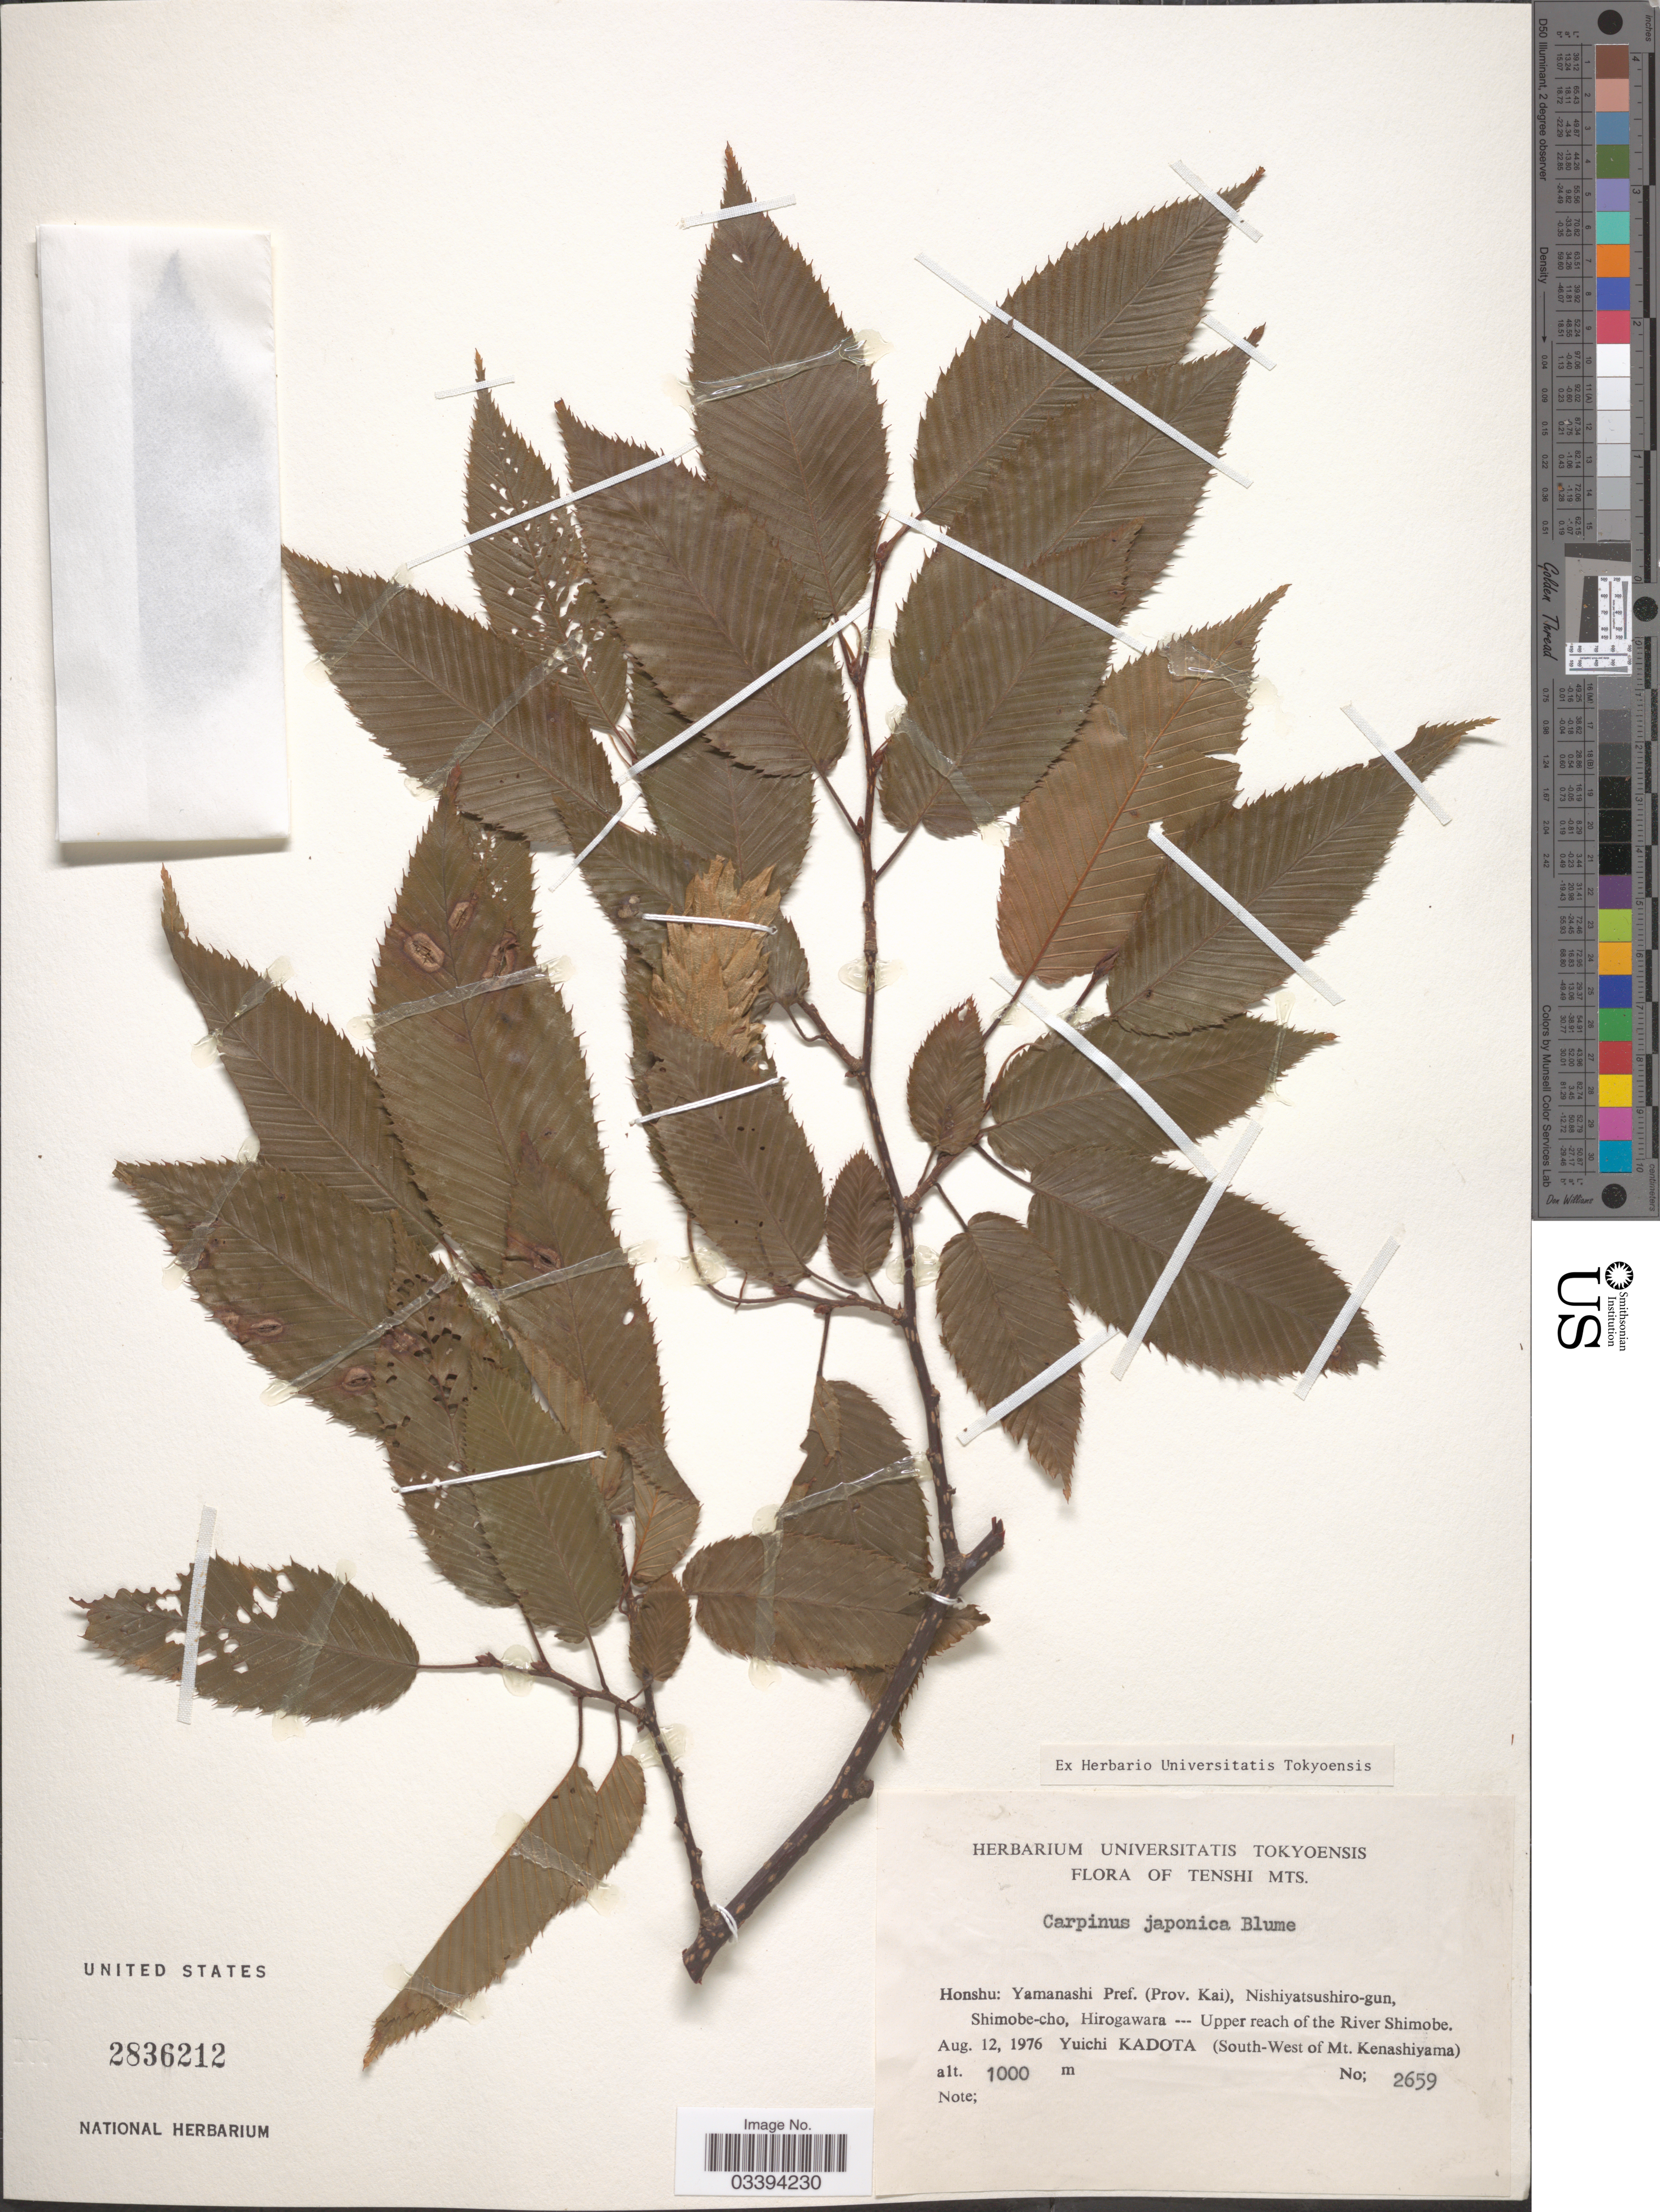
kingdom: Plantae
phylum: Tracheophyta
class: Magnoliopsida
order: Fagales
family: Betulaceae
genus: Carpinus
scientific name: Carpinus japonica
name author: Blume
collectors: Y. Kadota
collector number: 2659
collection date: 1976-08-12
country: Japan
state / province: Yamanasi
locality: Tenshi Mts. Honshu: Yamanashi Pref. (Prov. Kai), Nishiyatsushiro-gun, Shimobe-cho, Hirogawara. Upper reach of the River Shimobe. Yuichi Kadota (South-West of Mt. Kenashiyama).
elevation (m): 1000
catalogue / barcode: US 2836212